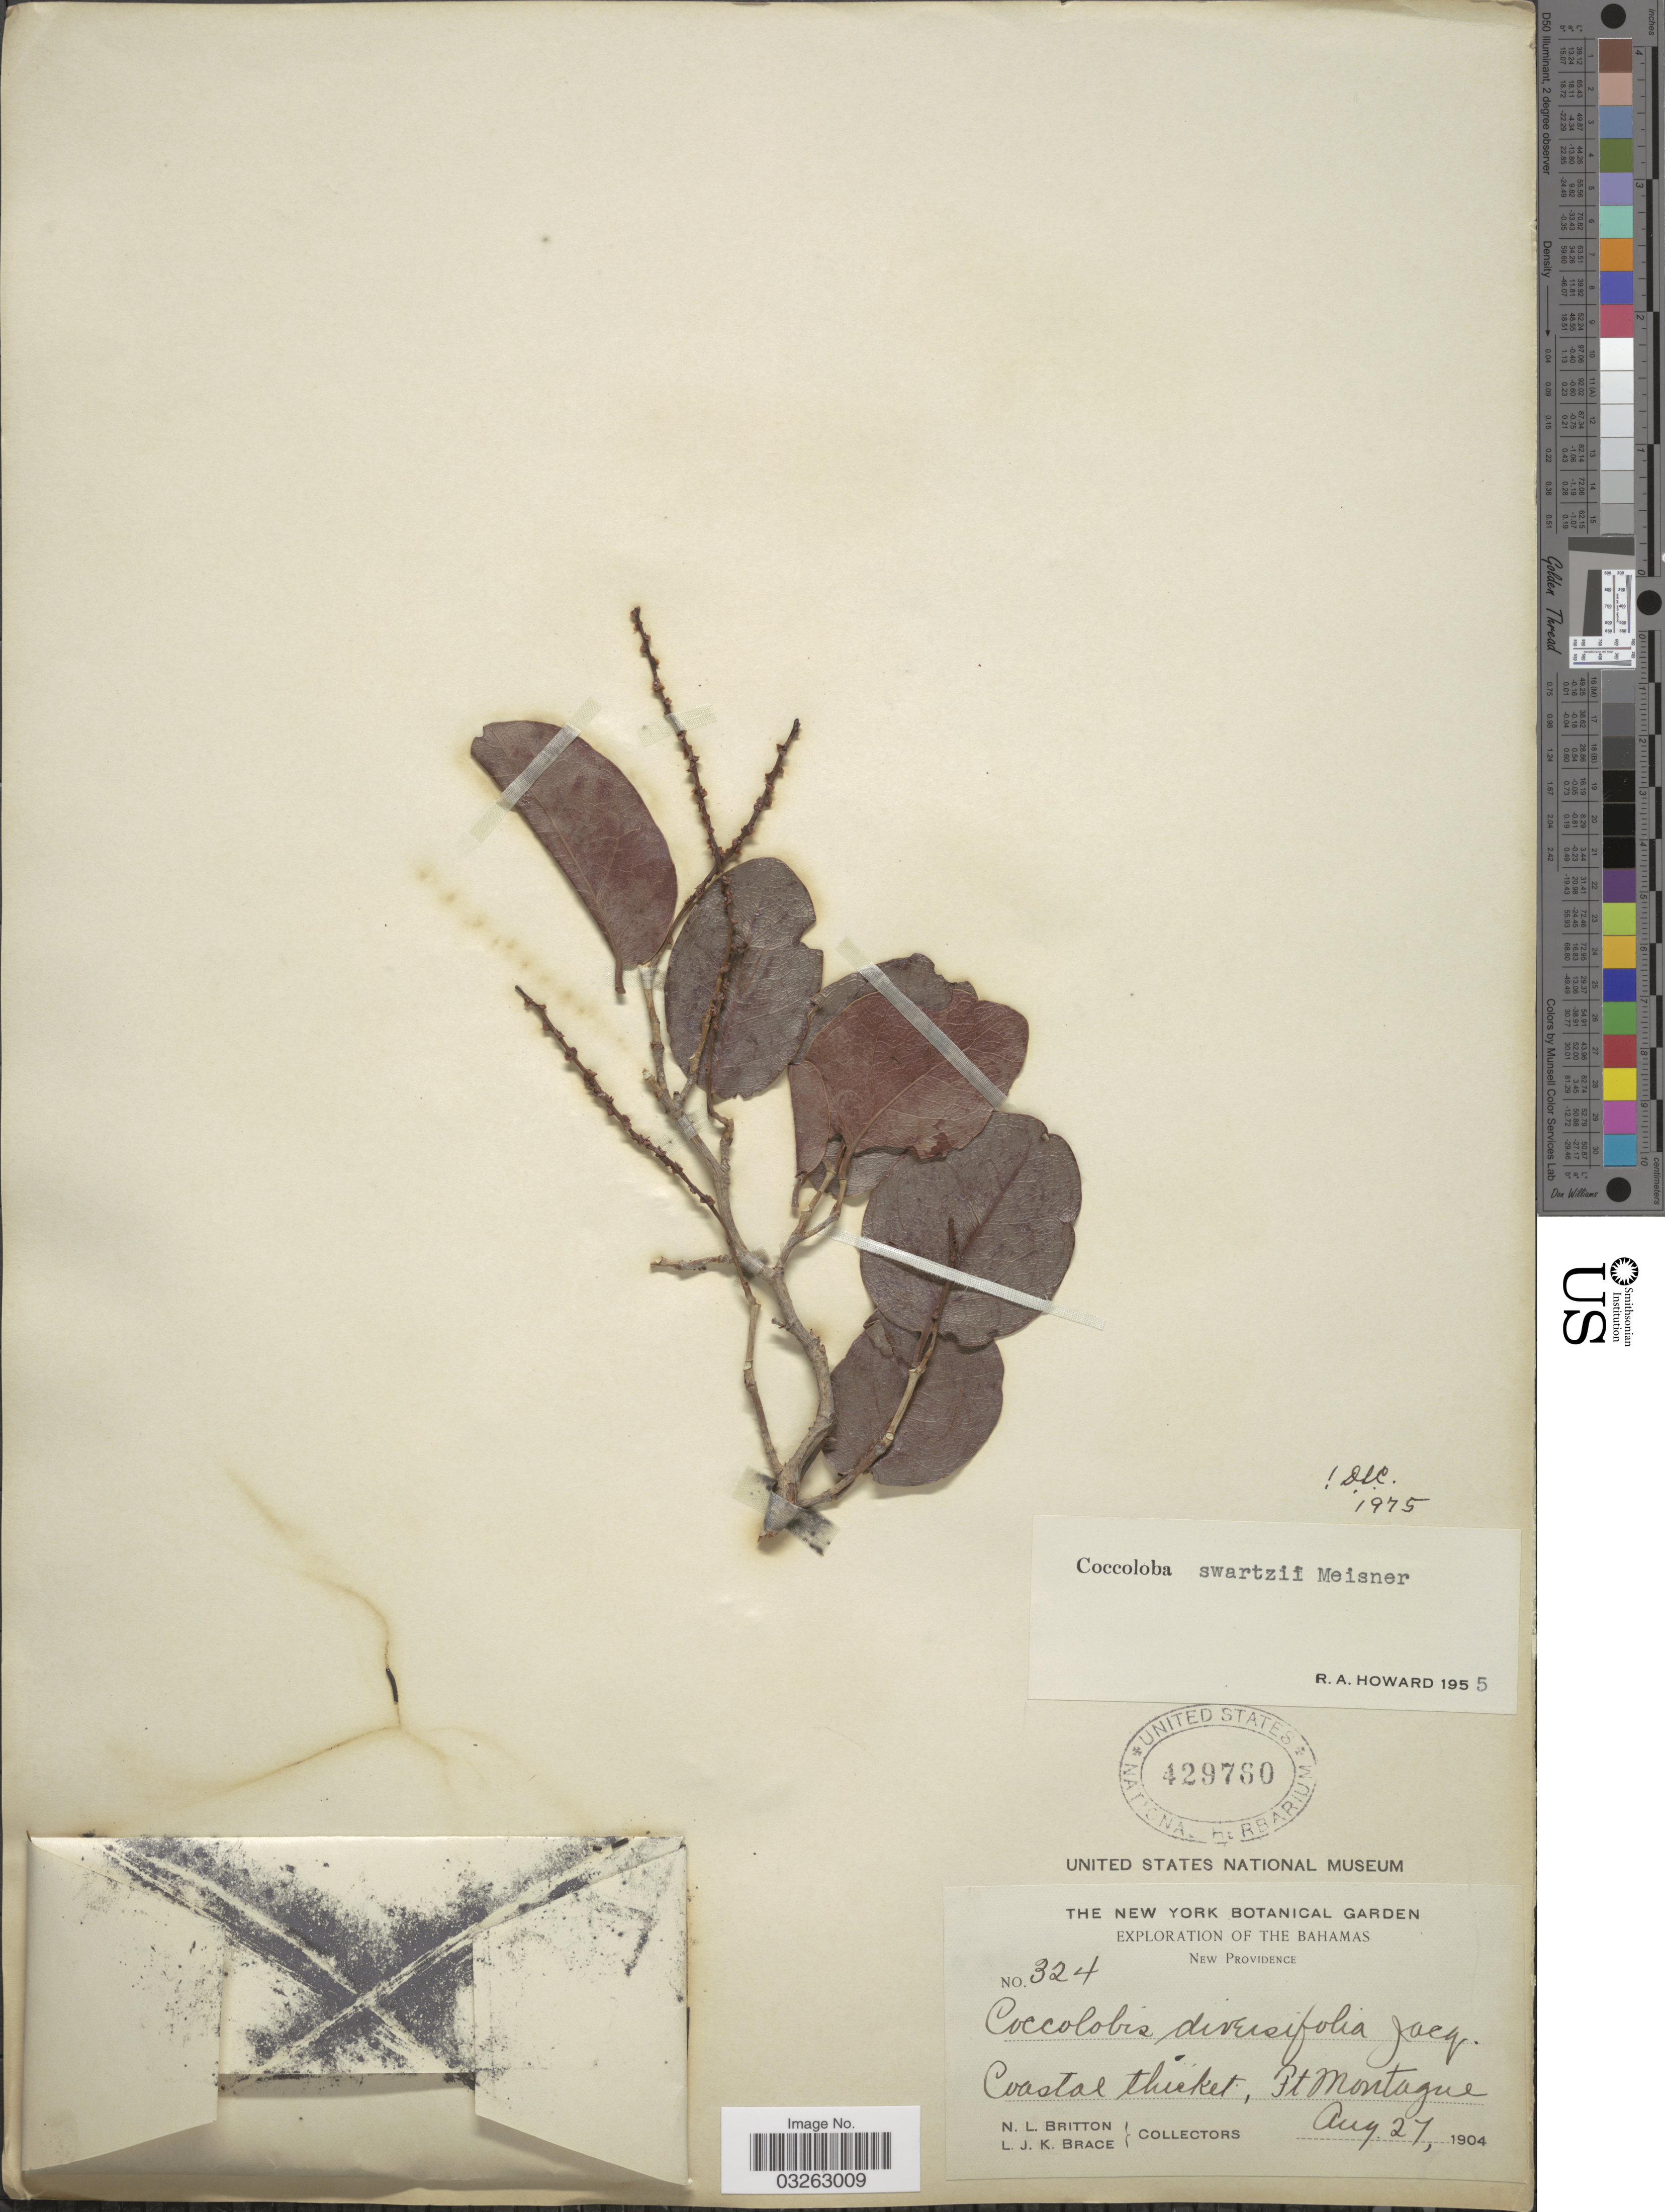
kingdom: Plantae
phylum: Tracheophyta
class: Magnoliopsida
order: Caryophyllales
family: Polygonaceae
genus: Coccoloba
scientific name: Coccoloba swartzii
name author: Meisn.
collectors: N. Britton & L. J. K. Brace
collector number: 324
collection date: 1904-08-27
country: Bahamas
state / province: New Providence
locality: Coastal thicket, Ft. Montagne.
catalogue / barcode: US 429760